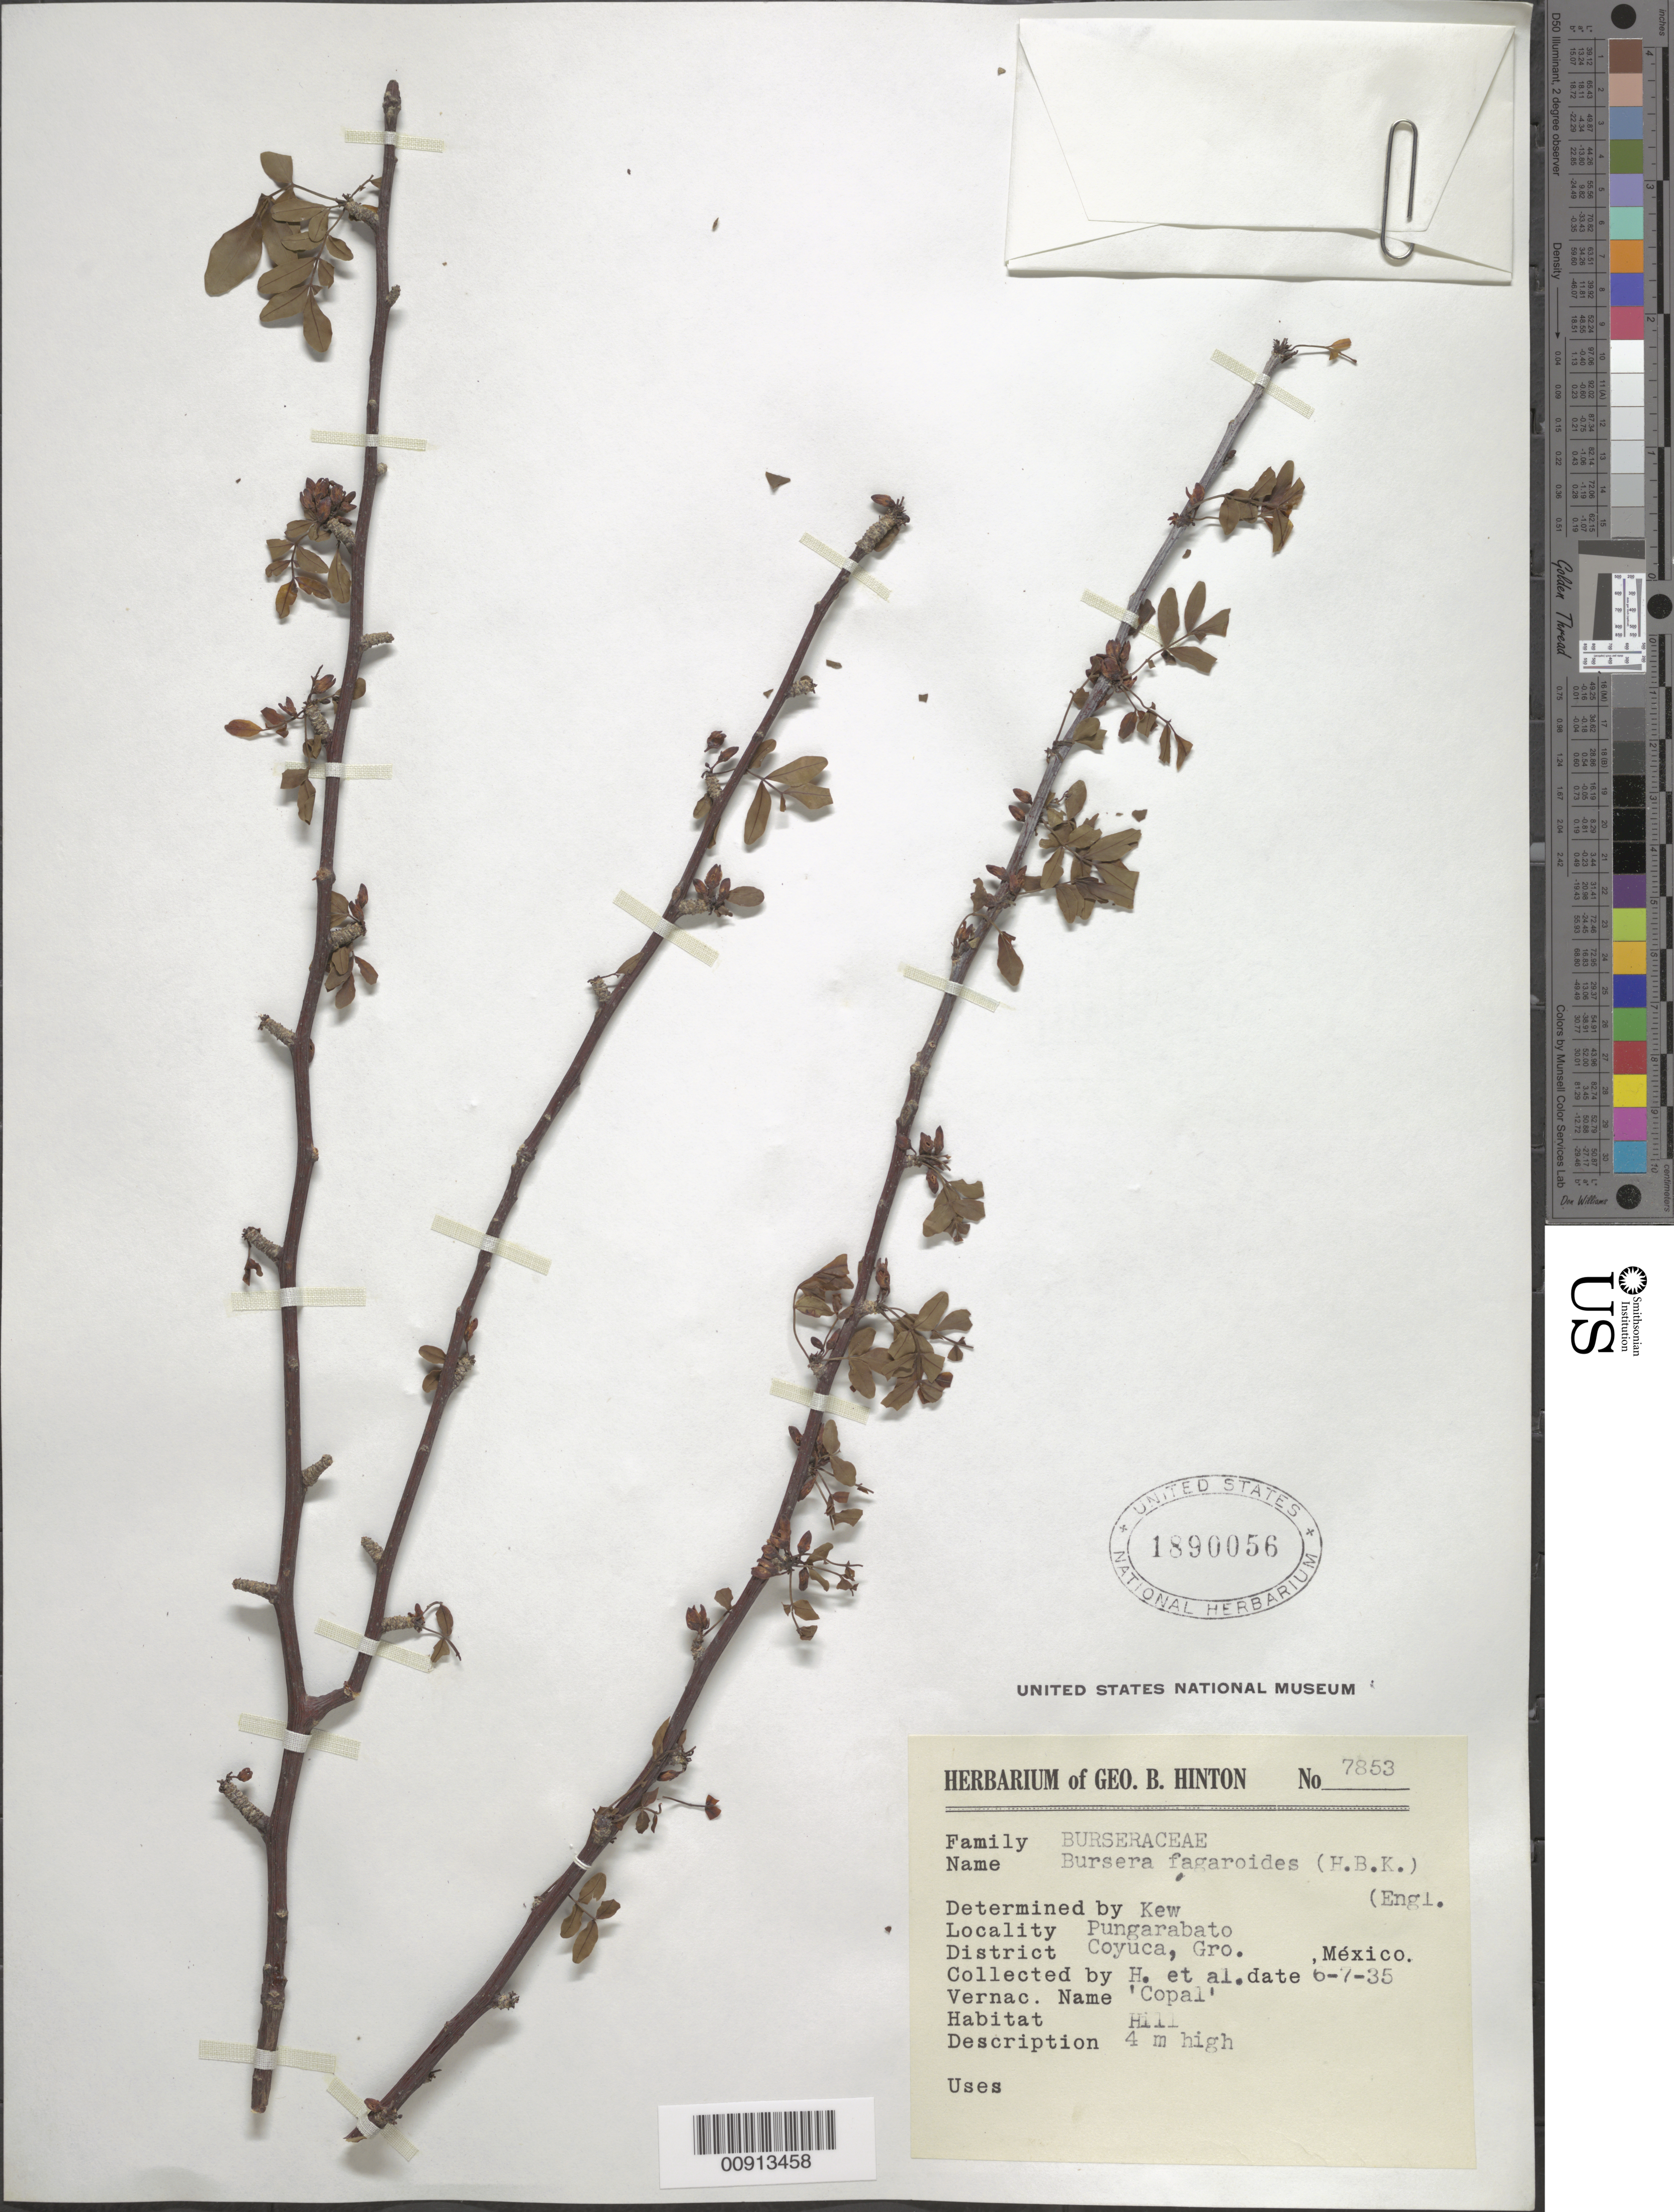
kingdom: Plantae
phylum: Tracheophyta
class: Magnoliopsida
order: Sapindales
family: Burseraceae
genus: Bursera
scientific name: Bursera inaguensis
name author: Britton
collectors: G. B. Hinton & et al.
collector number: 7853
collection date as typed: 07 Jun 1935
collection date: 1935-06-07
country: Mexico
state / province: Guerrero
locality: Pungarabato, District Coyuca, Guerrero.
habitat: Hill.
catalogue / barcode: US 1890056